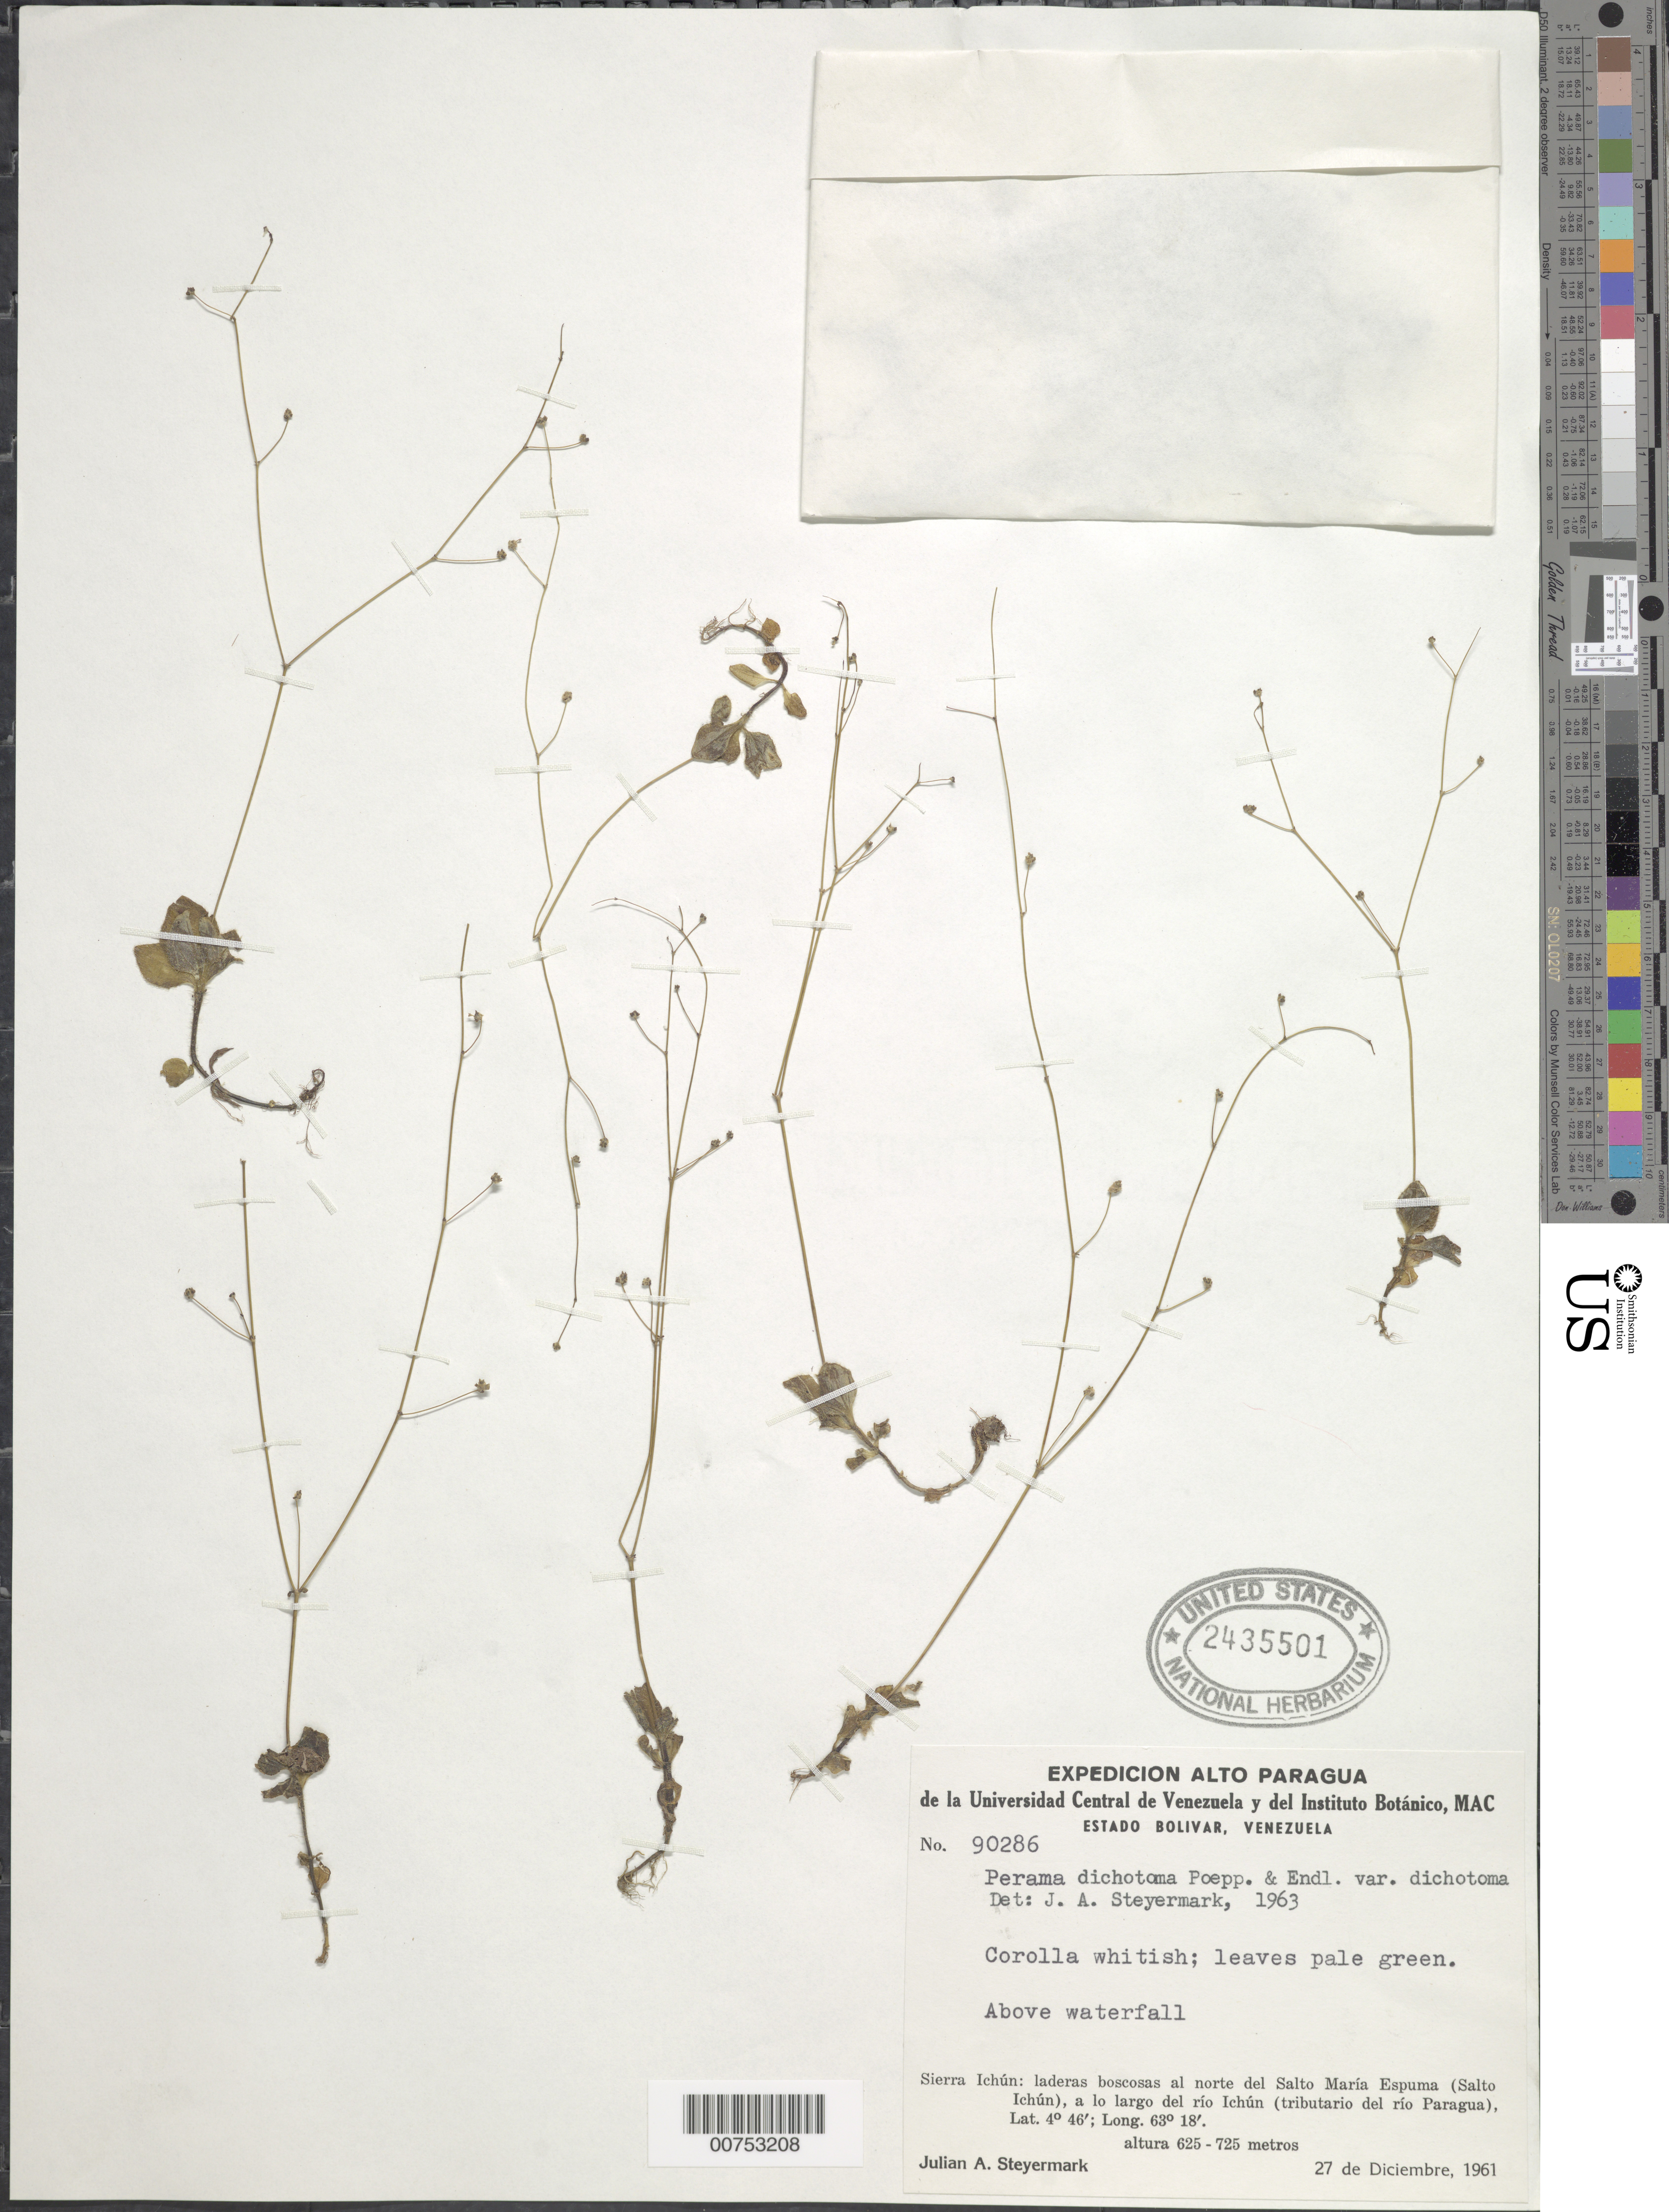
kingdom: Plantae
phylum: Tracheophyta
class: Magnoliopsida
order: Gentianales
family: Rubiaceae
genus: Perama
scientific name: Perama dichotoma var. dichotoma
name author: Poepp.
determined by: Steyermark, Julian A., (VEN)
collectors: J. Steyermark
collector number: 90286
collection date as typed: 27-Dec-61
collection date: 1961-12-27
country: Venezuela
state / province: Bolívar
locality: Sierra Ichún, N del Salto María Espuma (Salto Ichún) del Río Ichún (tributary of río Paragua)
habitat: Laderas boscosas; above waterfall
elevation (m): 625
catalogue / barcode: US 2435501